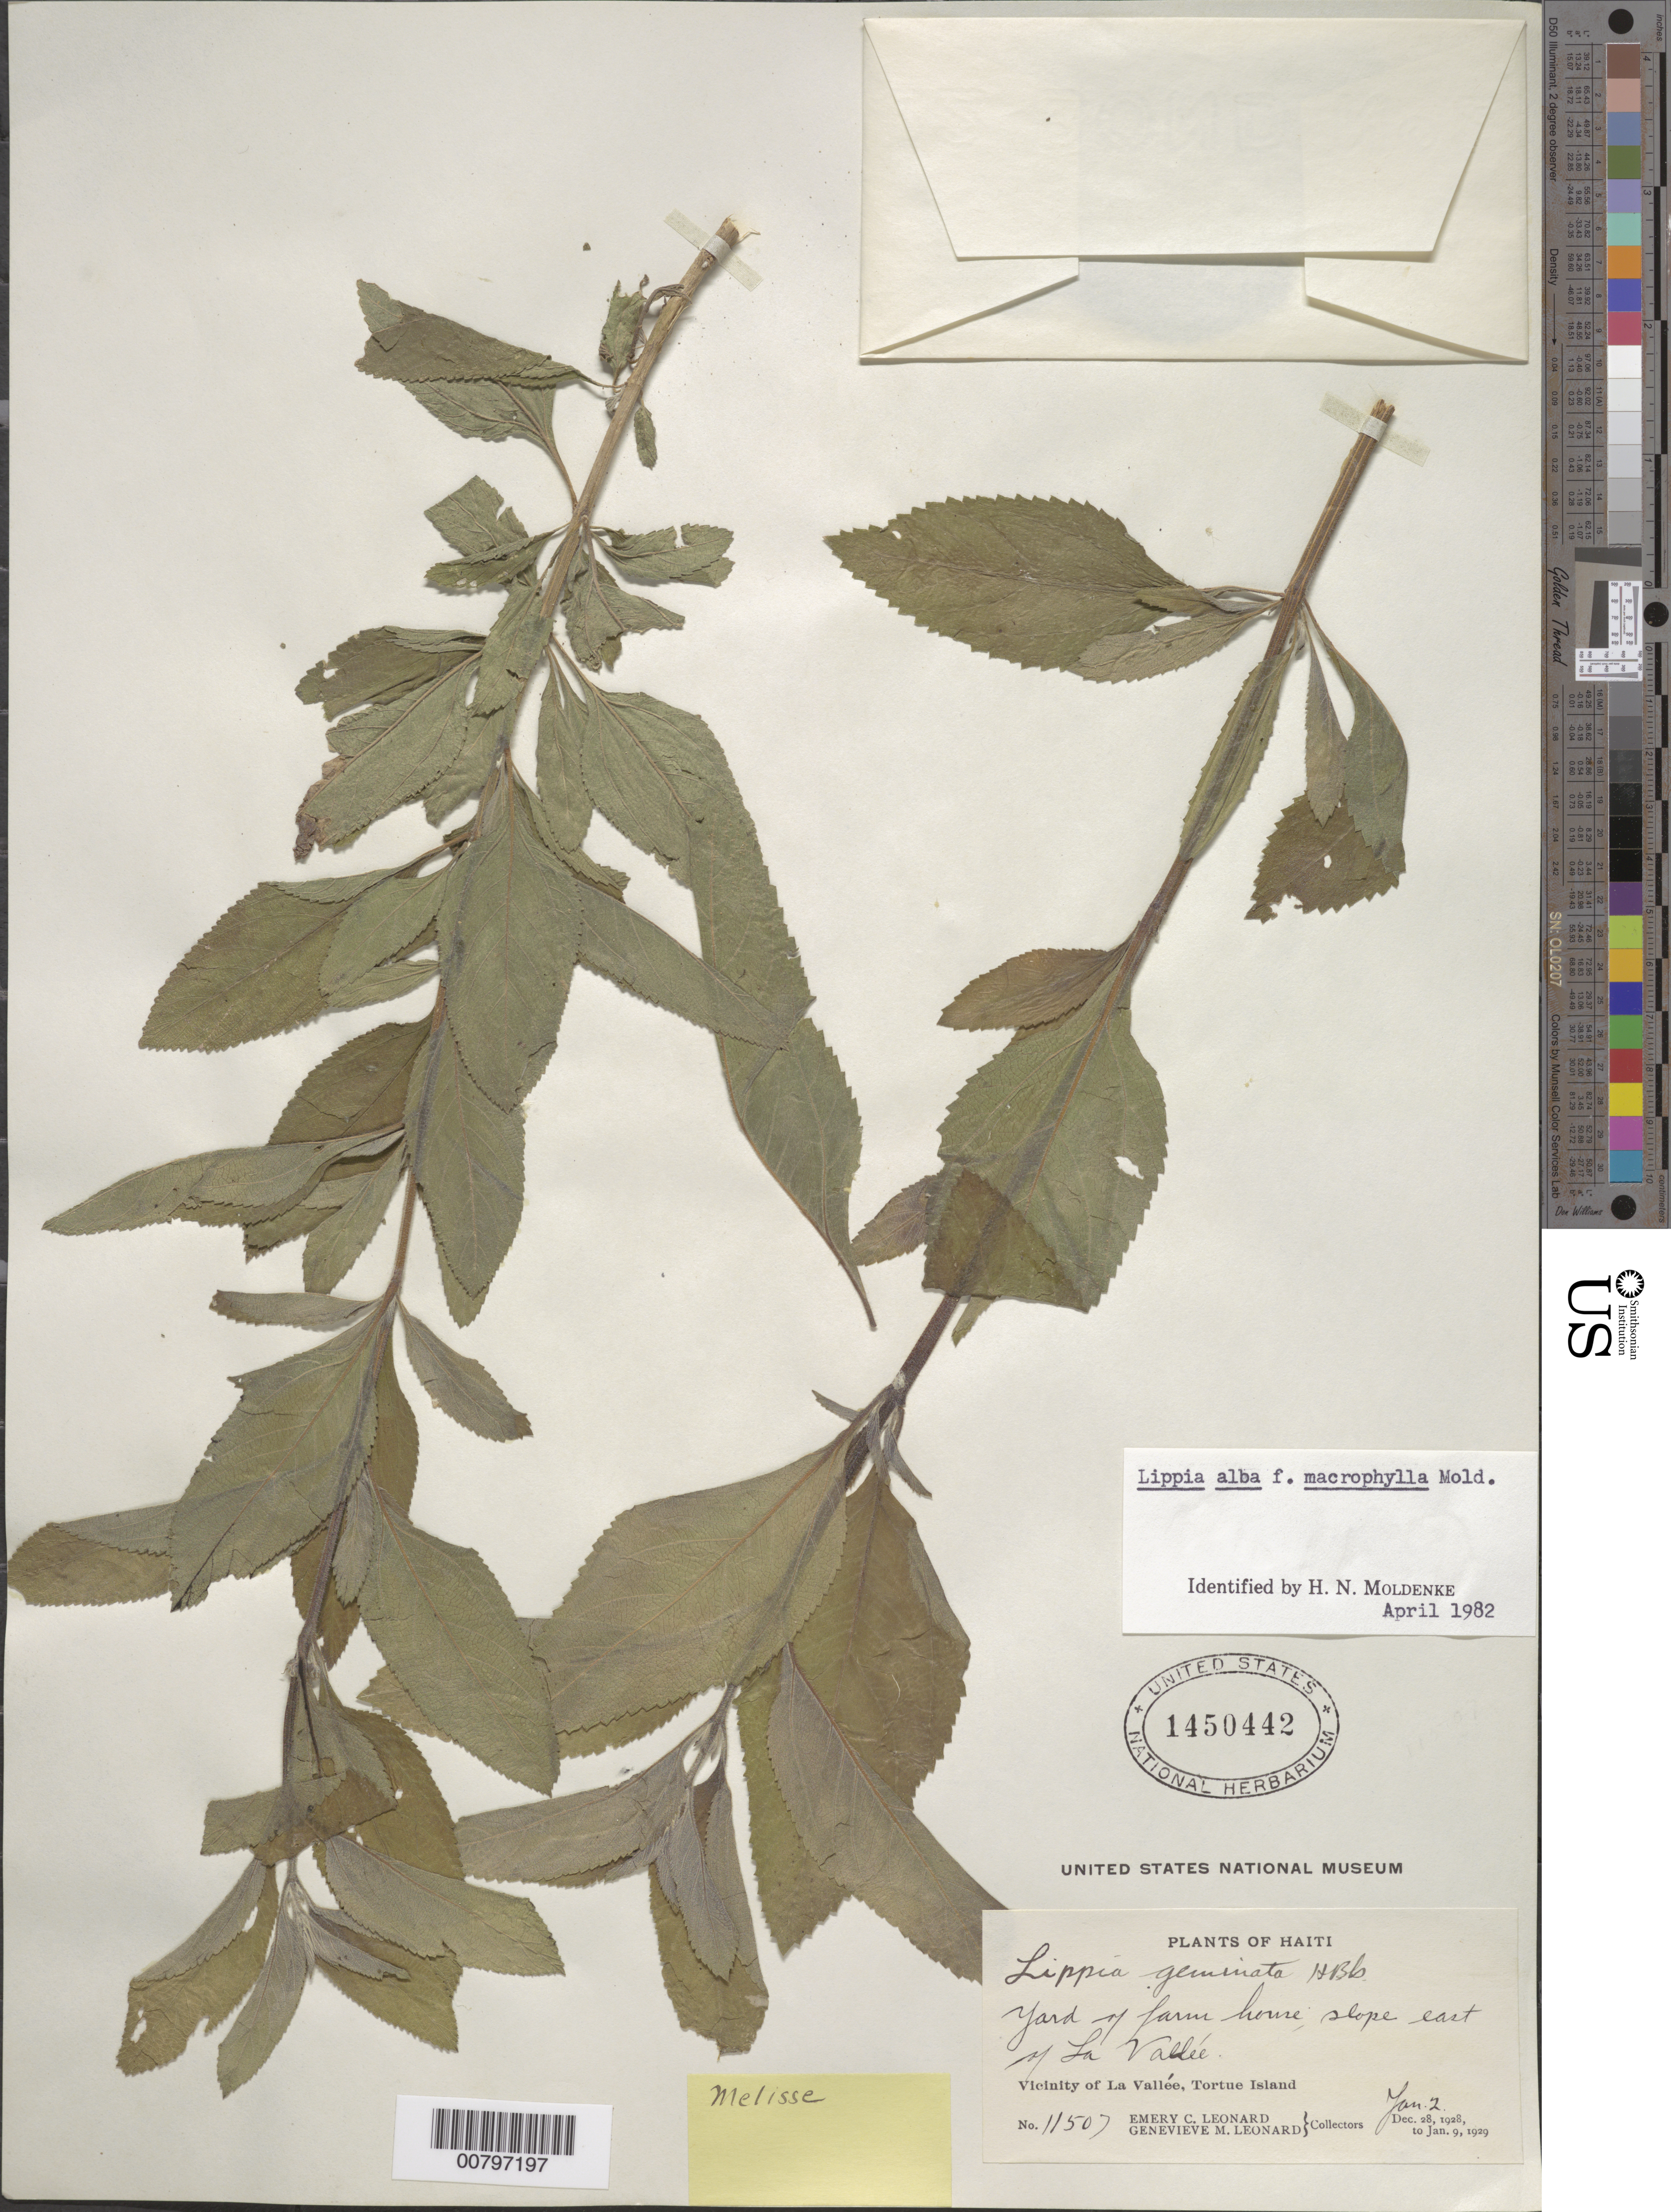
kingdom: Plantae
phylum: Tracheophyta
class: Magnoliopsida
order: Lamiales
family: Verbenaceae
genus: Lippia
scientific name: Lippia alba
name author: (Mill.) N.E. Br. ex Britton & P. Wilson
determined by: Moldenke, H. N.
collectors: E. C. Leonard & G. M. Leonard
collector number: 11507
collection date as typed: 02 Jan 1929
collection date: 1929-01-02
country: Haiti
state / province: Nord-Ouest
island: Île de la Tortue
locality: Slope E of La Vallée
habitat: Yard of farm house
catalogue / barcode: US 1450442